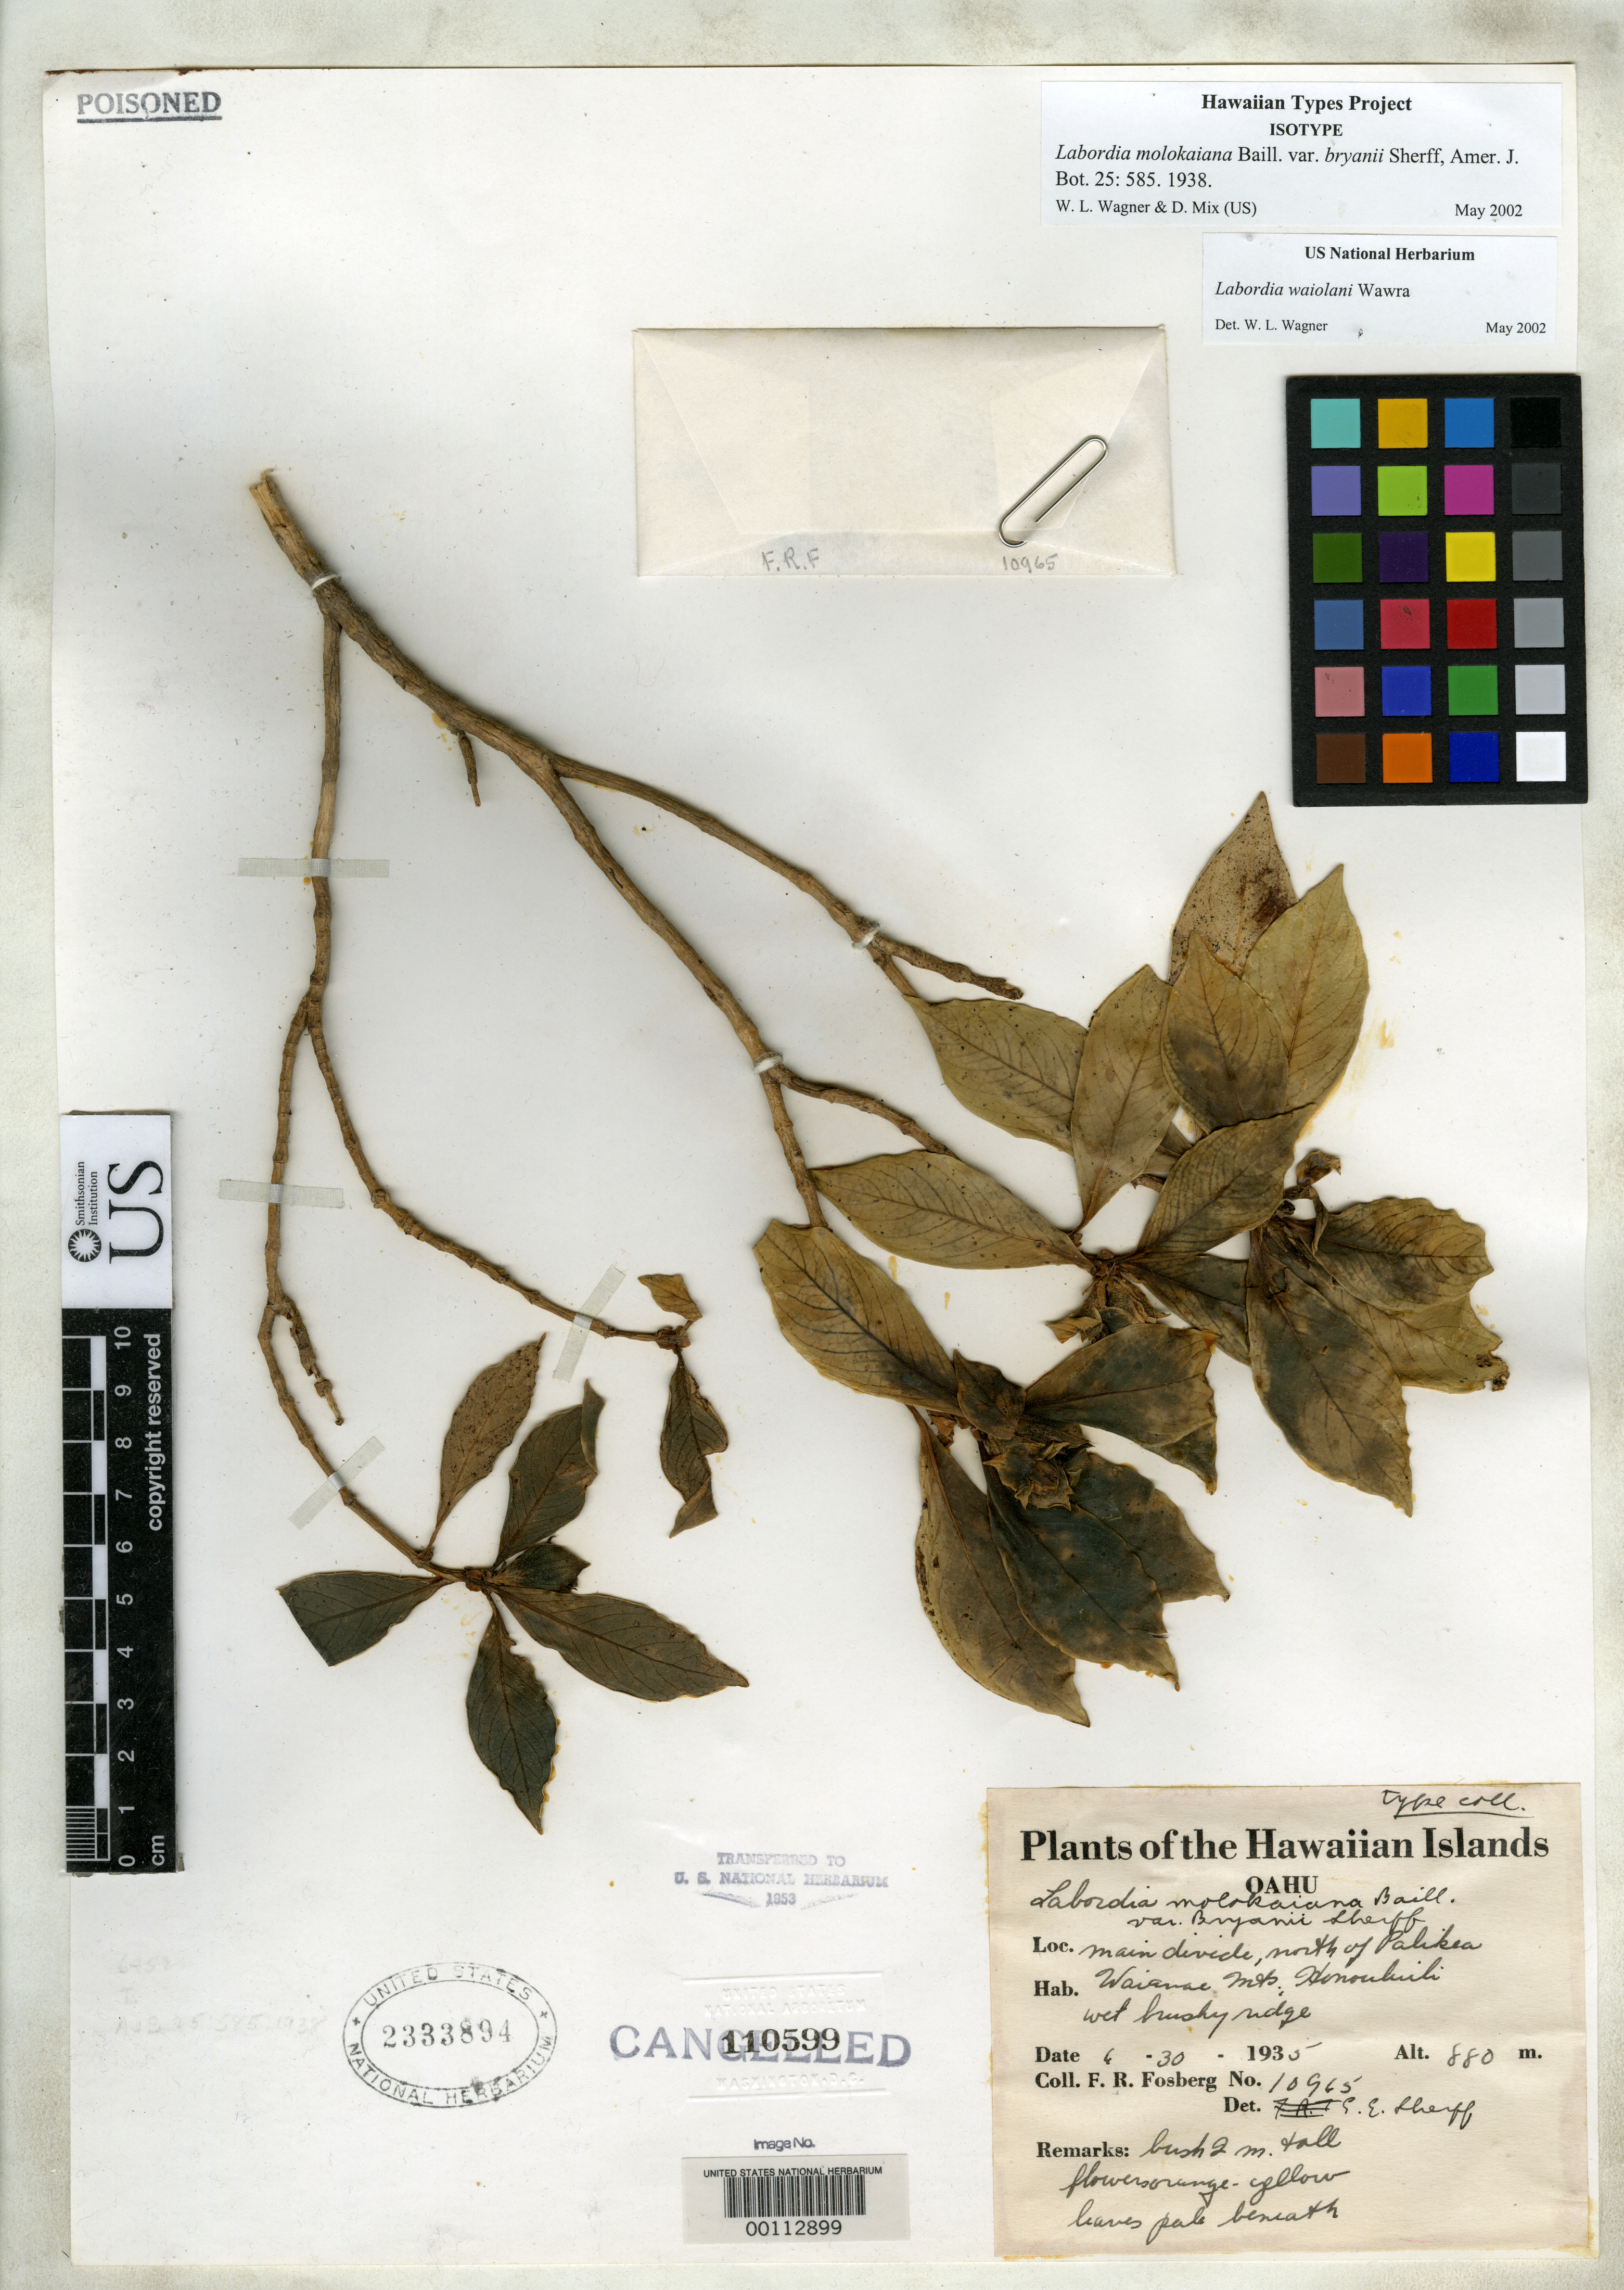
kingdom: Plantae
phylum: Tracheophyta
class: Magnoliopsida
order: Gentianales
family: Loganiaceae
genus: Labordia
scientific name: Labordia molokaiana var. bryanii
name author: Sherff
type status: Isotype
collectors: F. R. Fosberg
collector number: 10965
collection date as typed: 30 Jun 1935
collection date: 1935-06-30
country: United States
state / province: Hawaii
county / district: Honolulu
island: Oahu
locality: Honouliuvli, Waianae Mts., N of Palikea.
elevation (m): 880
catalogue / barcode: US 2333894